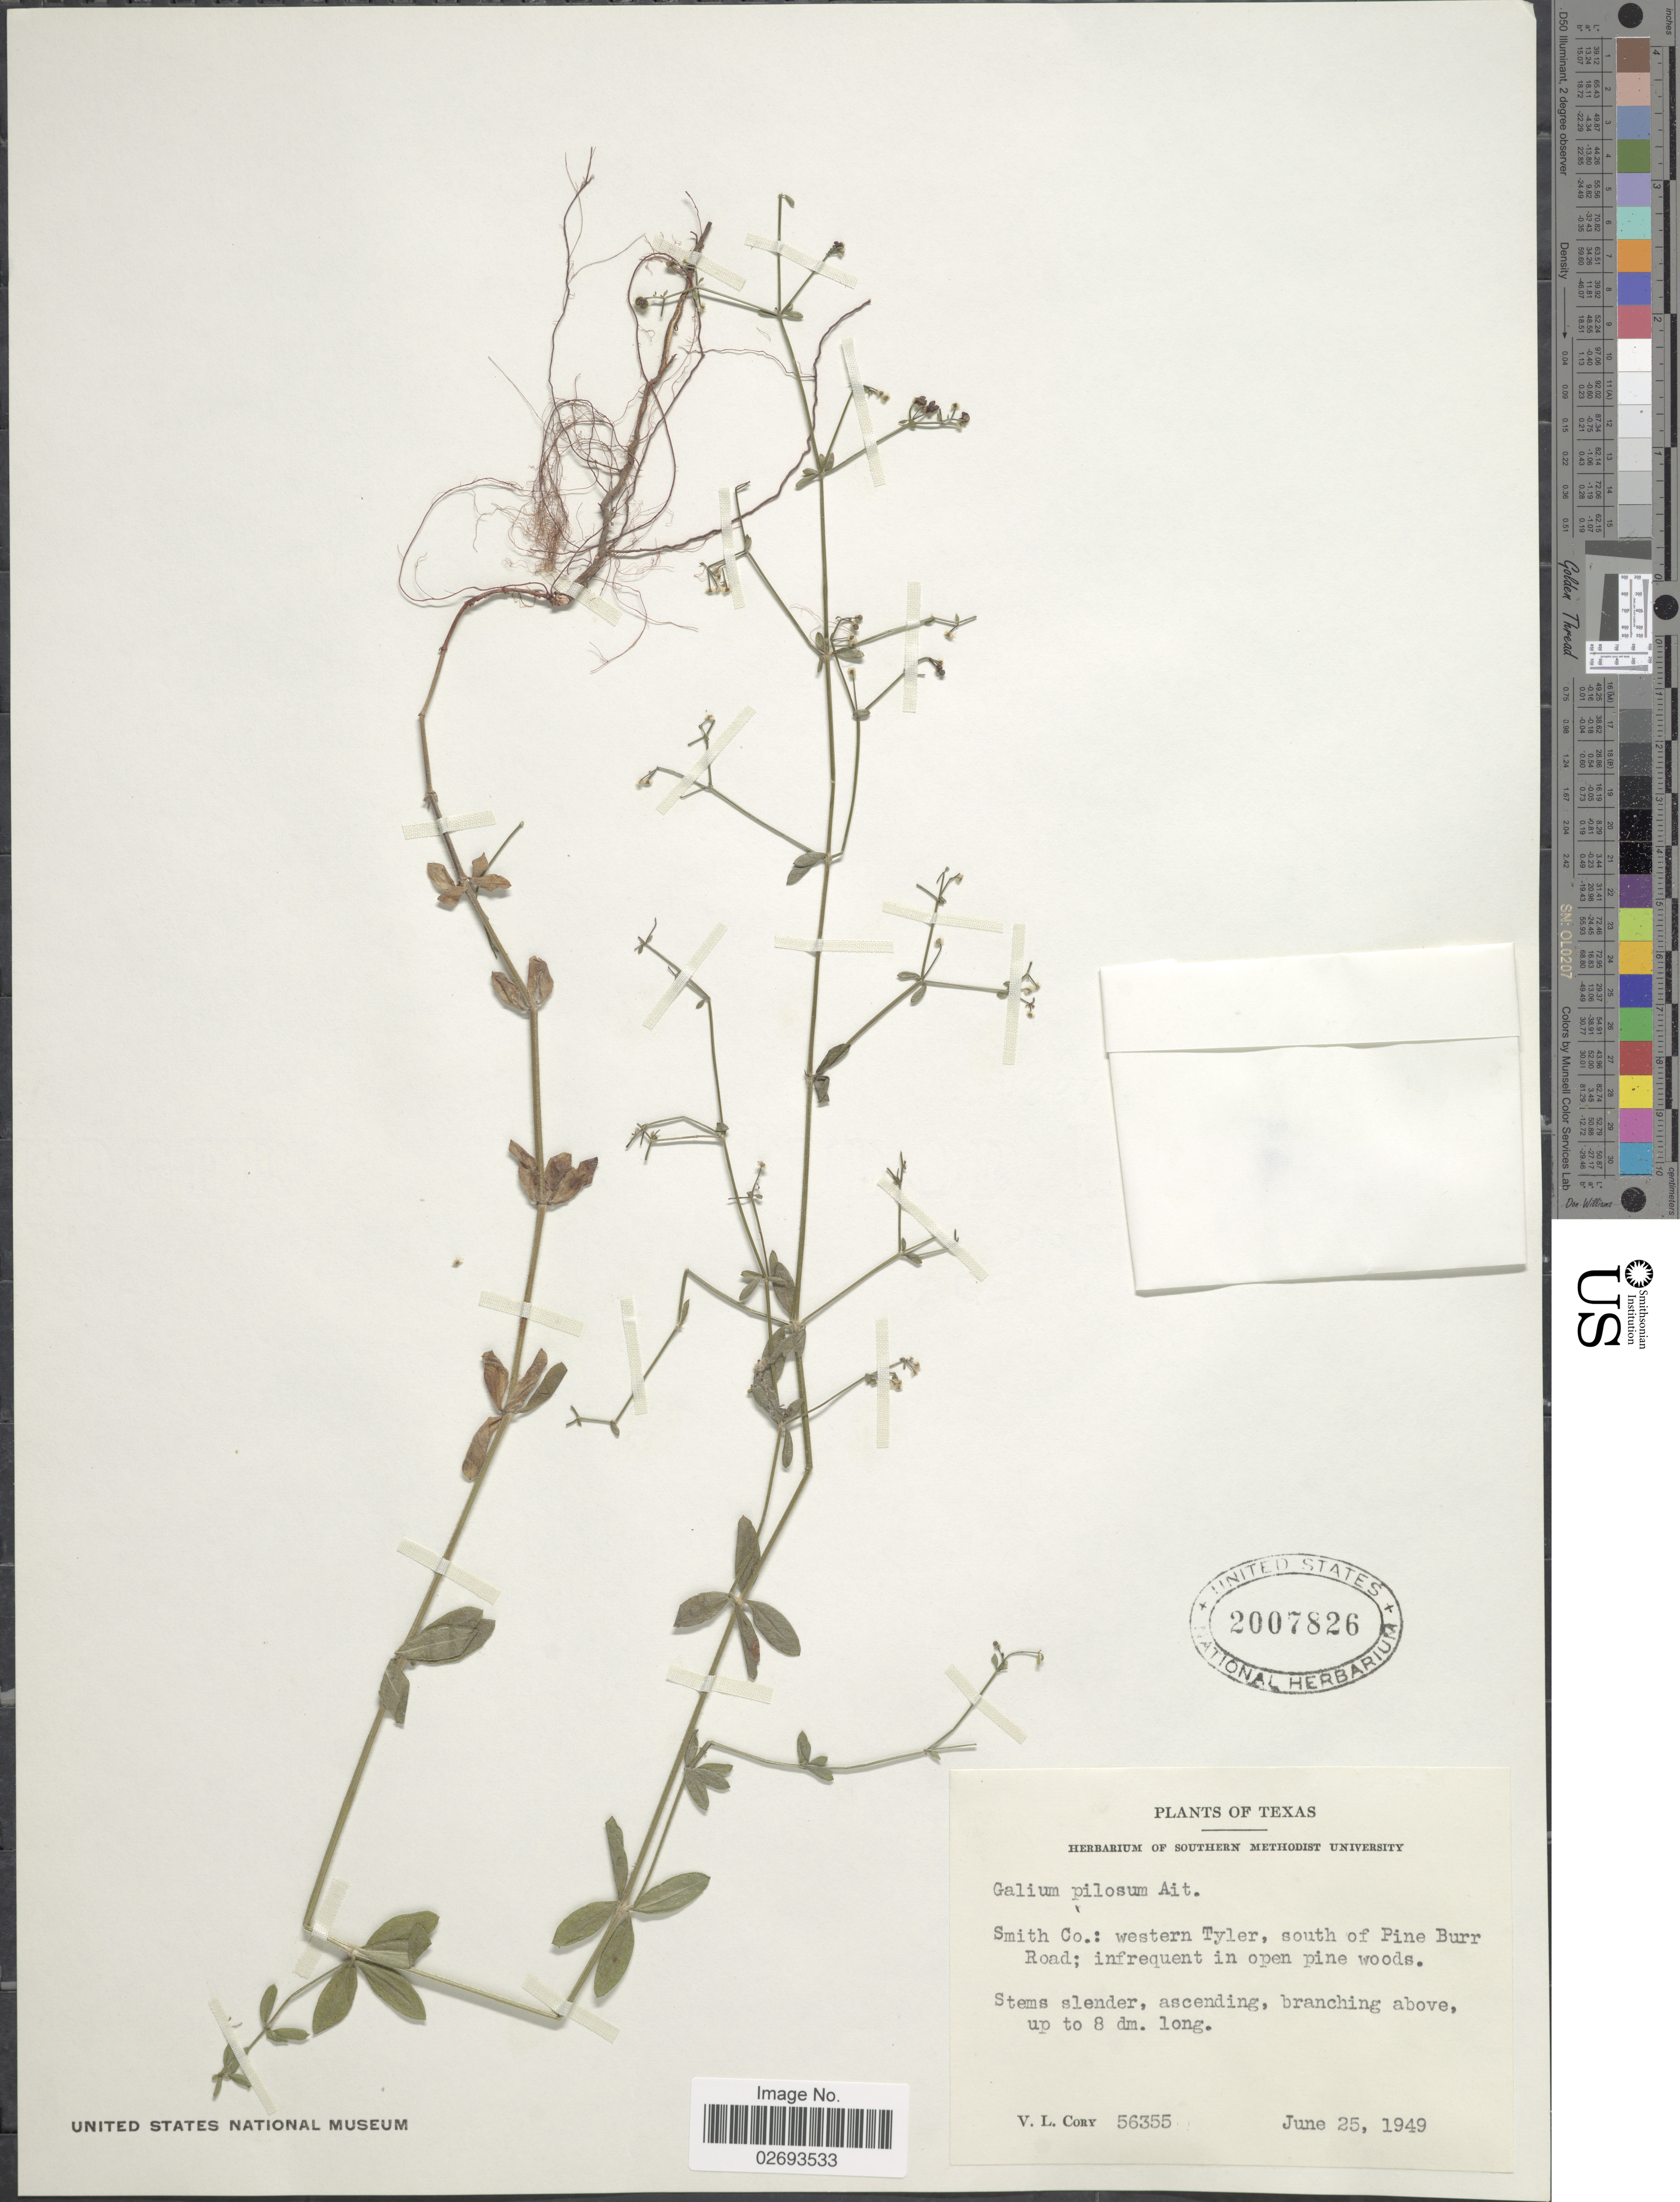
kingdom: Plantae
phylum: Tracheophyta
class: Magnoliopsida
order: Gentianales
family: Rubiaceae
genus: Galium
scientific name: Galium pilosum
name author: Aiton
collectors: V. Cory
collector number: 56355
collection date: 1949-06-25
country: United States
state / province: Texas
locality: Smith Co.: Western Tyler, north of Pine Burr Road; infrequent in open pine woods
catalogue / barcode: US 2007826